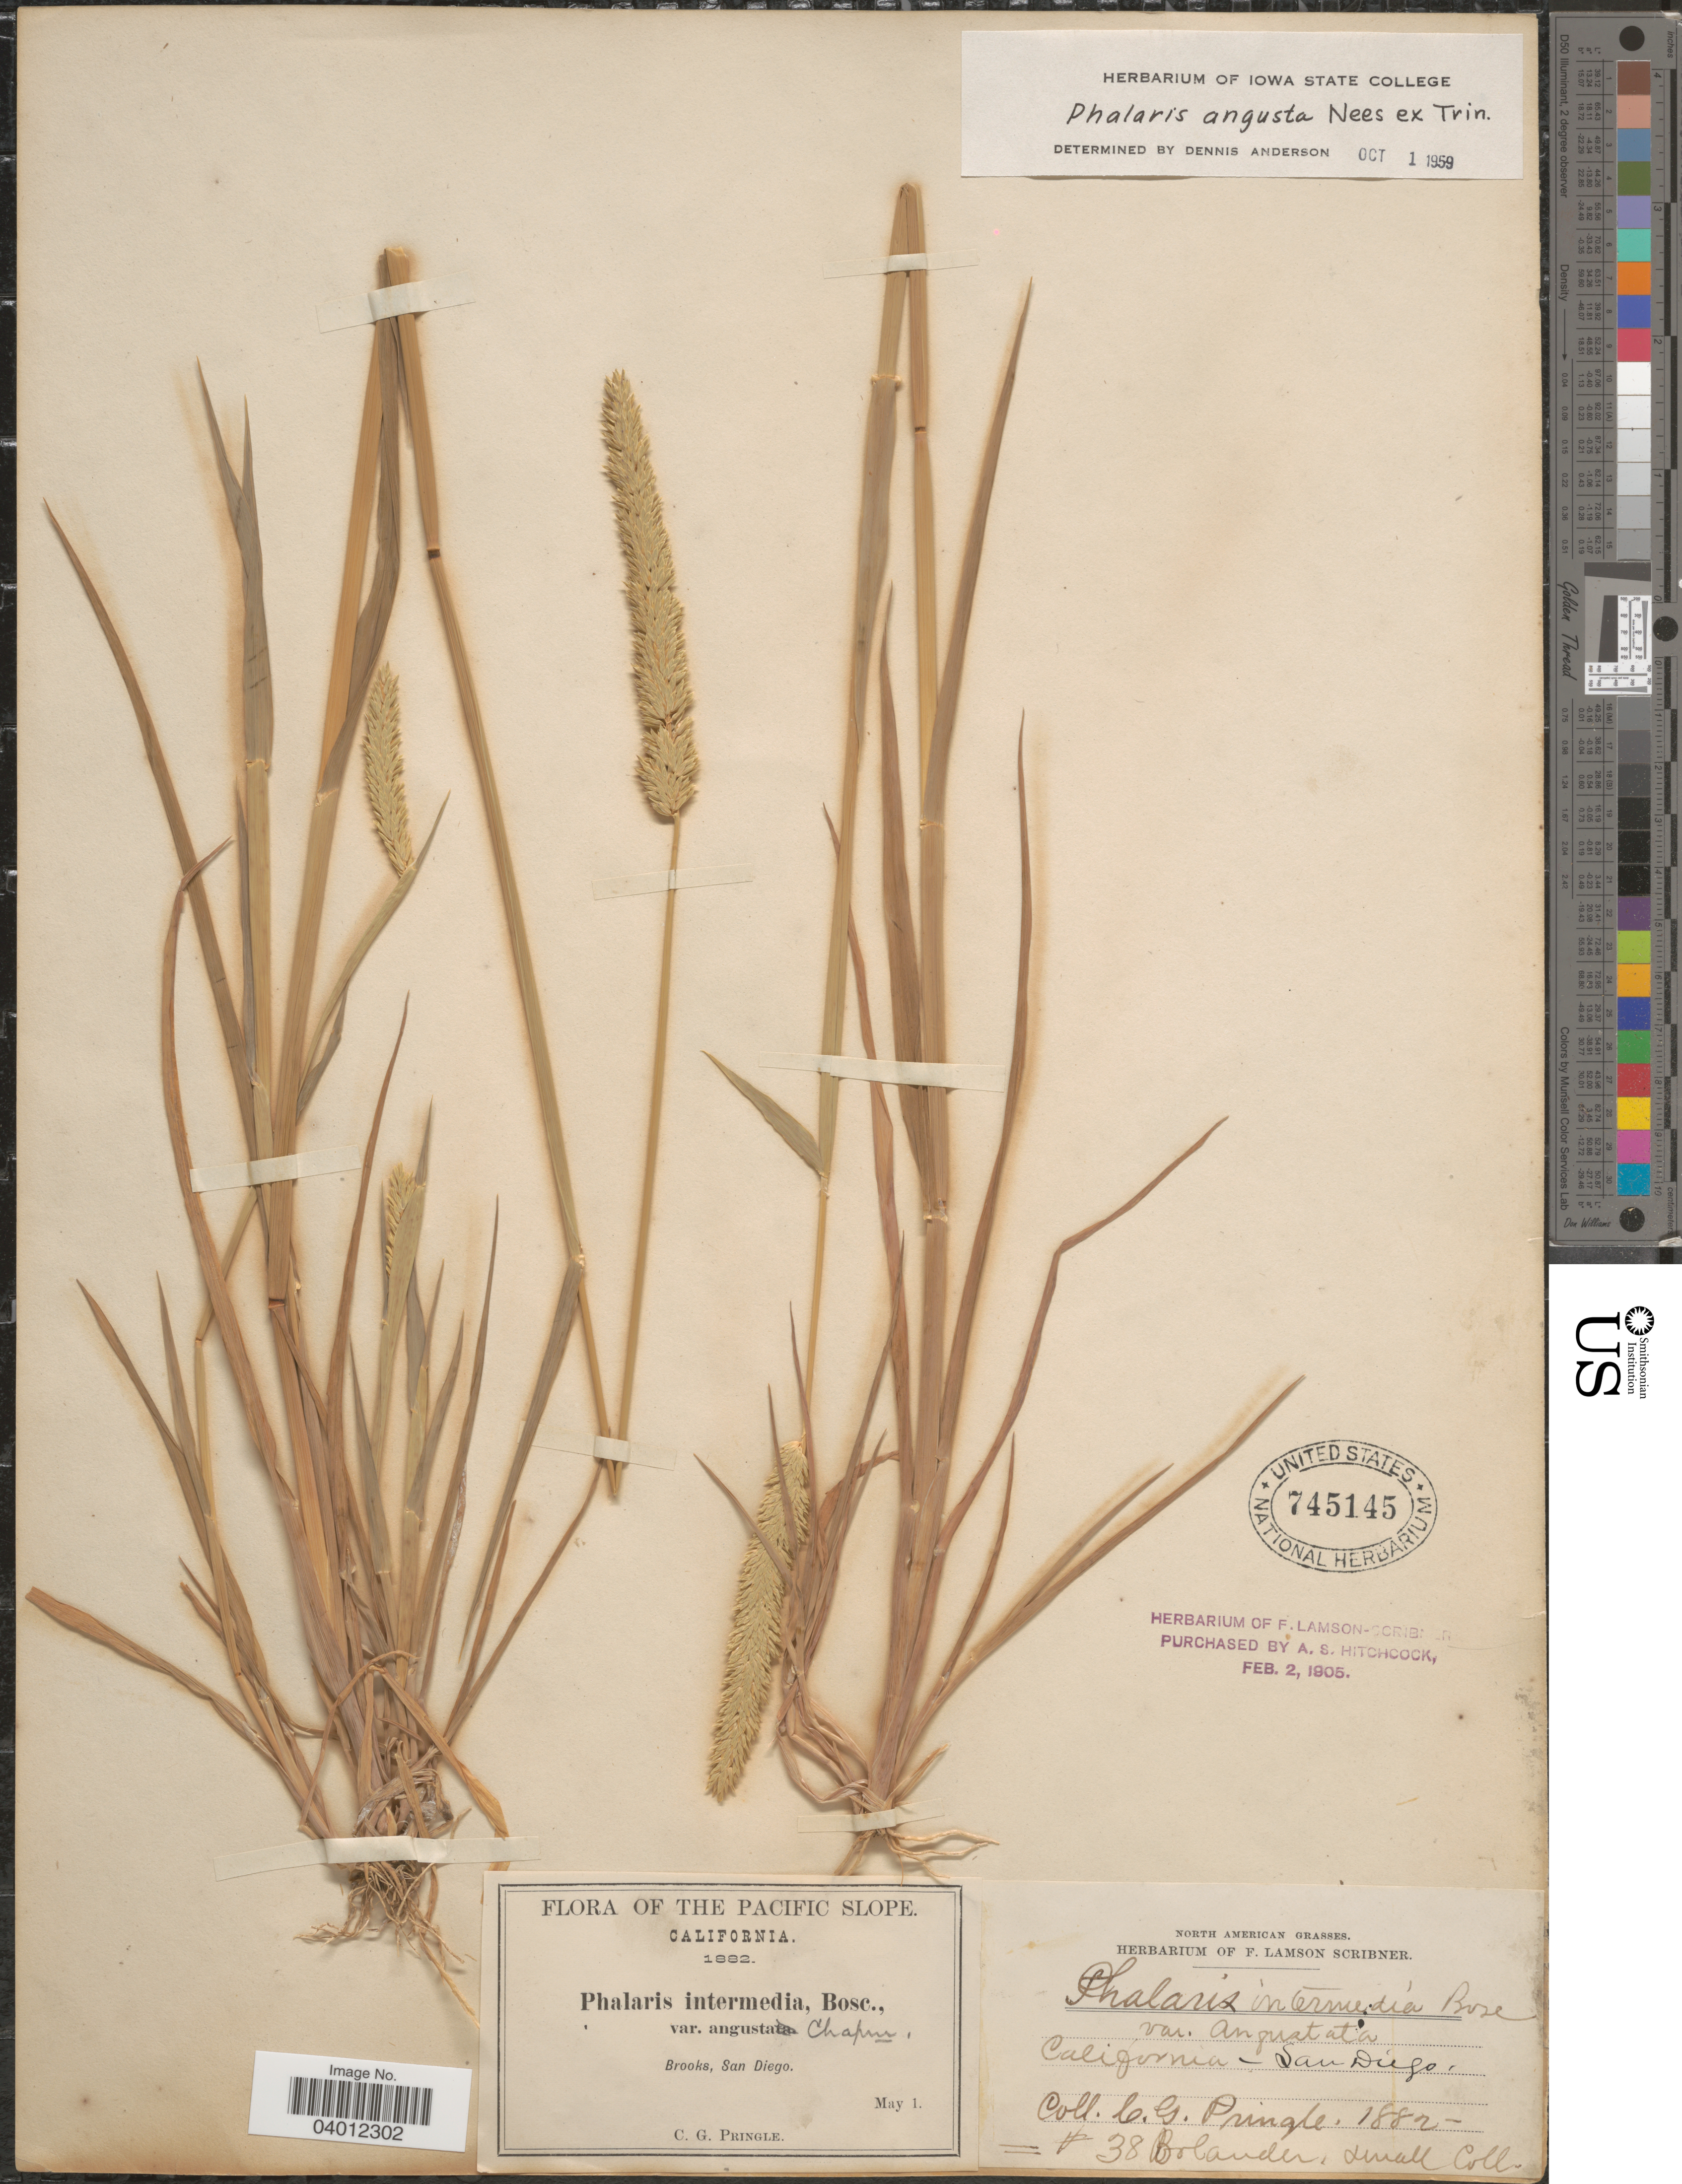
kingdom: Plantae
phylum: Tracheophyta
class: Liliopsida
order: Poales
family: Poaceae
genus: Phalaris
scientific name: Phalaris angusta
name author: Nees ex Trin.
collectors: C. G. Pringle, -. Bolander & -- Small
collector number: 38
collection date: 1882-05-01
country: United States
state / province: California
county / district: San Diego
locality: The Pacific Slope. Brooks, San Diego.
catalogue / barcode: US 745145